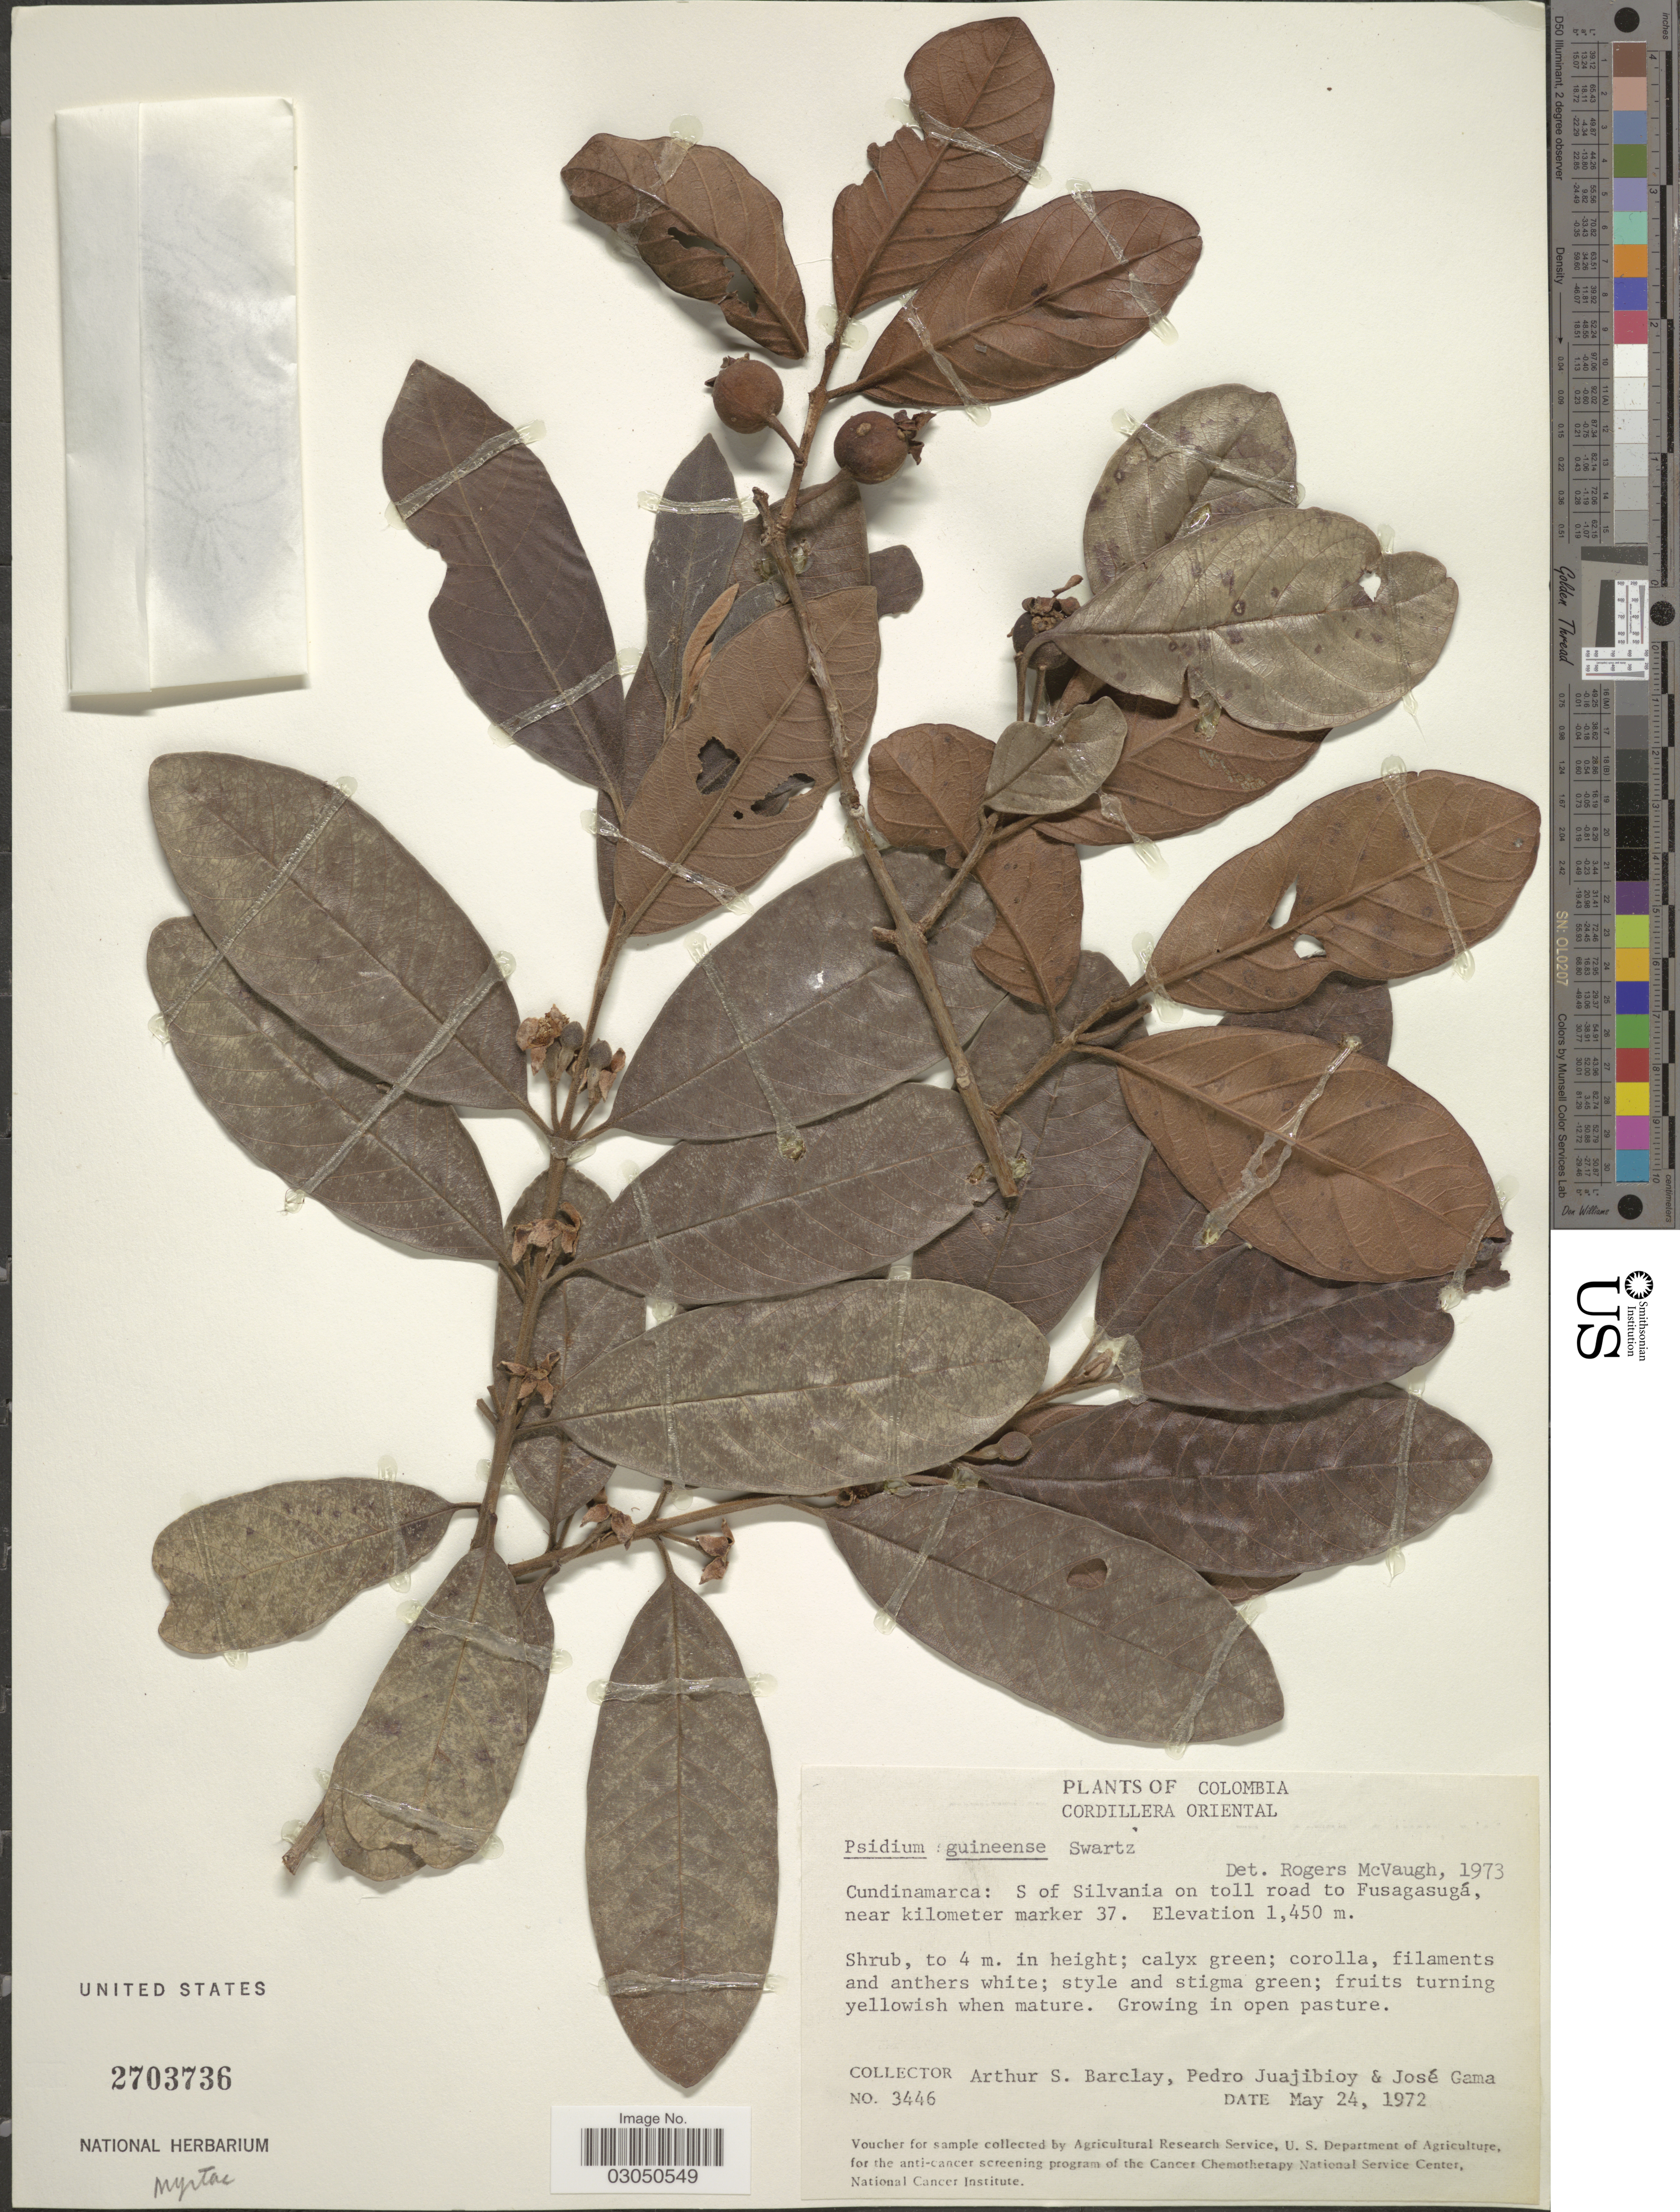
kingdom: Plantae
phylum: Tracheophyta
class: Magnoliopsida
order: Myrtales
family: Myrtaceae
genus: Psidium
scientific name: Psidium guineense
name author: Sw.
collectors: A. S. Barclay, P. Juajibioy & J. Gama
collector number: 3446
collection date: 1972-05-24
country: Colombia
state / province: Cundinamarca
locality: Cordillera Oriental. Cundinamarca: S of Silvania on toll road to Fusagasugá, near kilometer marker 37.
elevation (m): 1450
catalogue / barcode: US 2703736